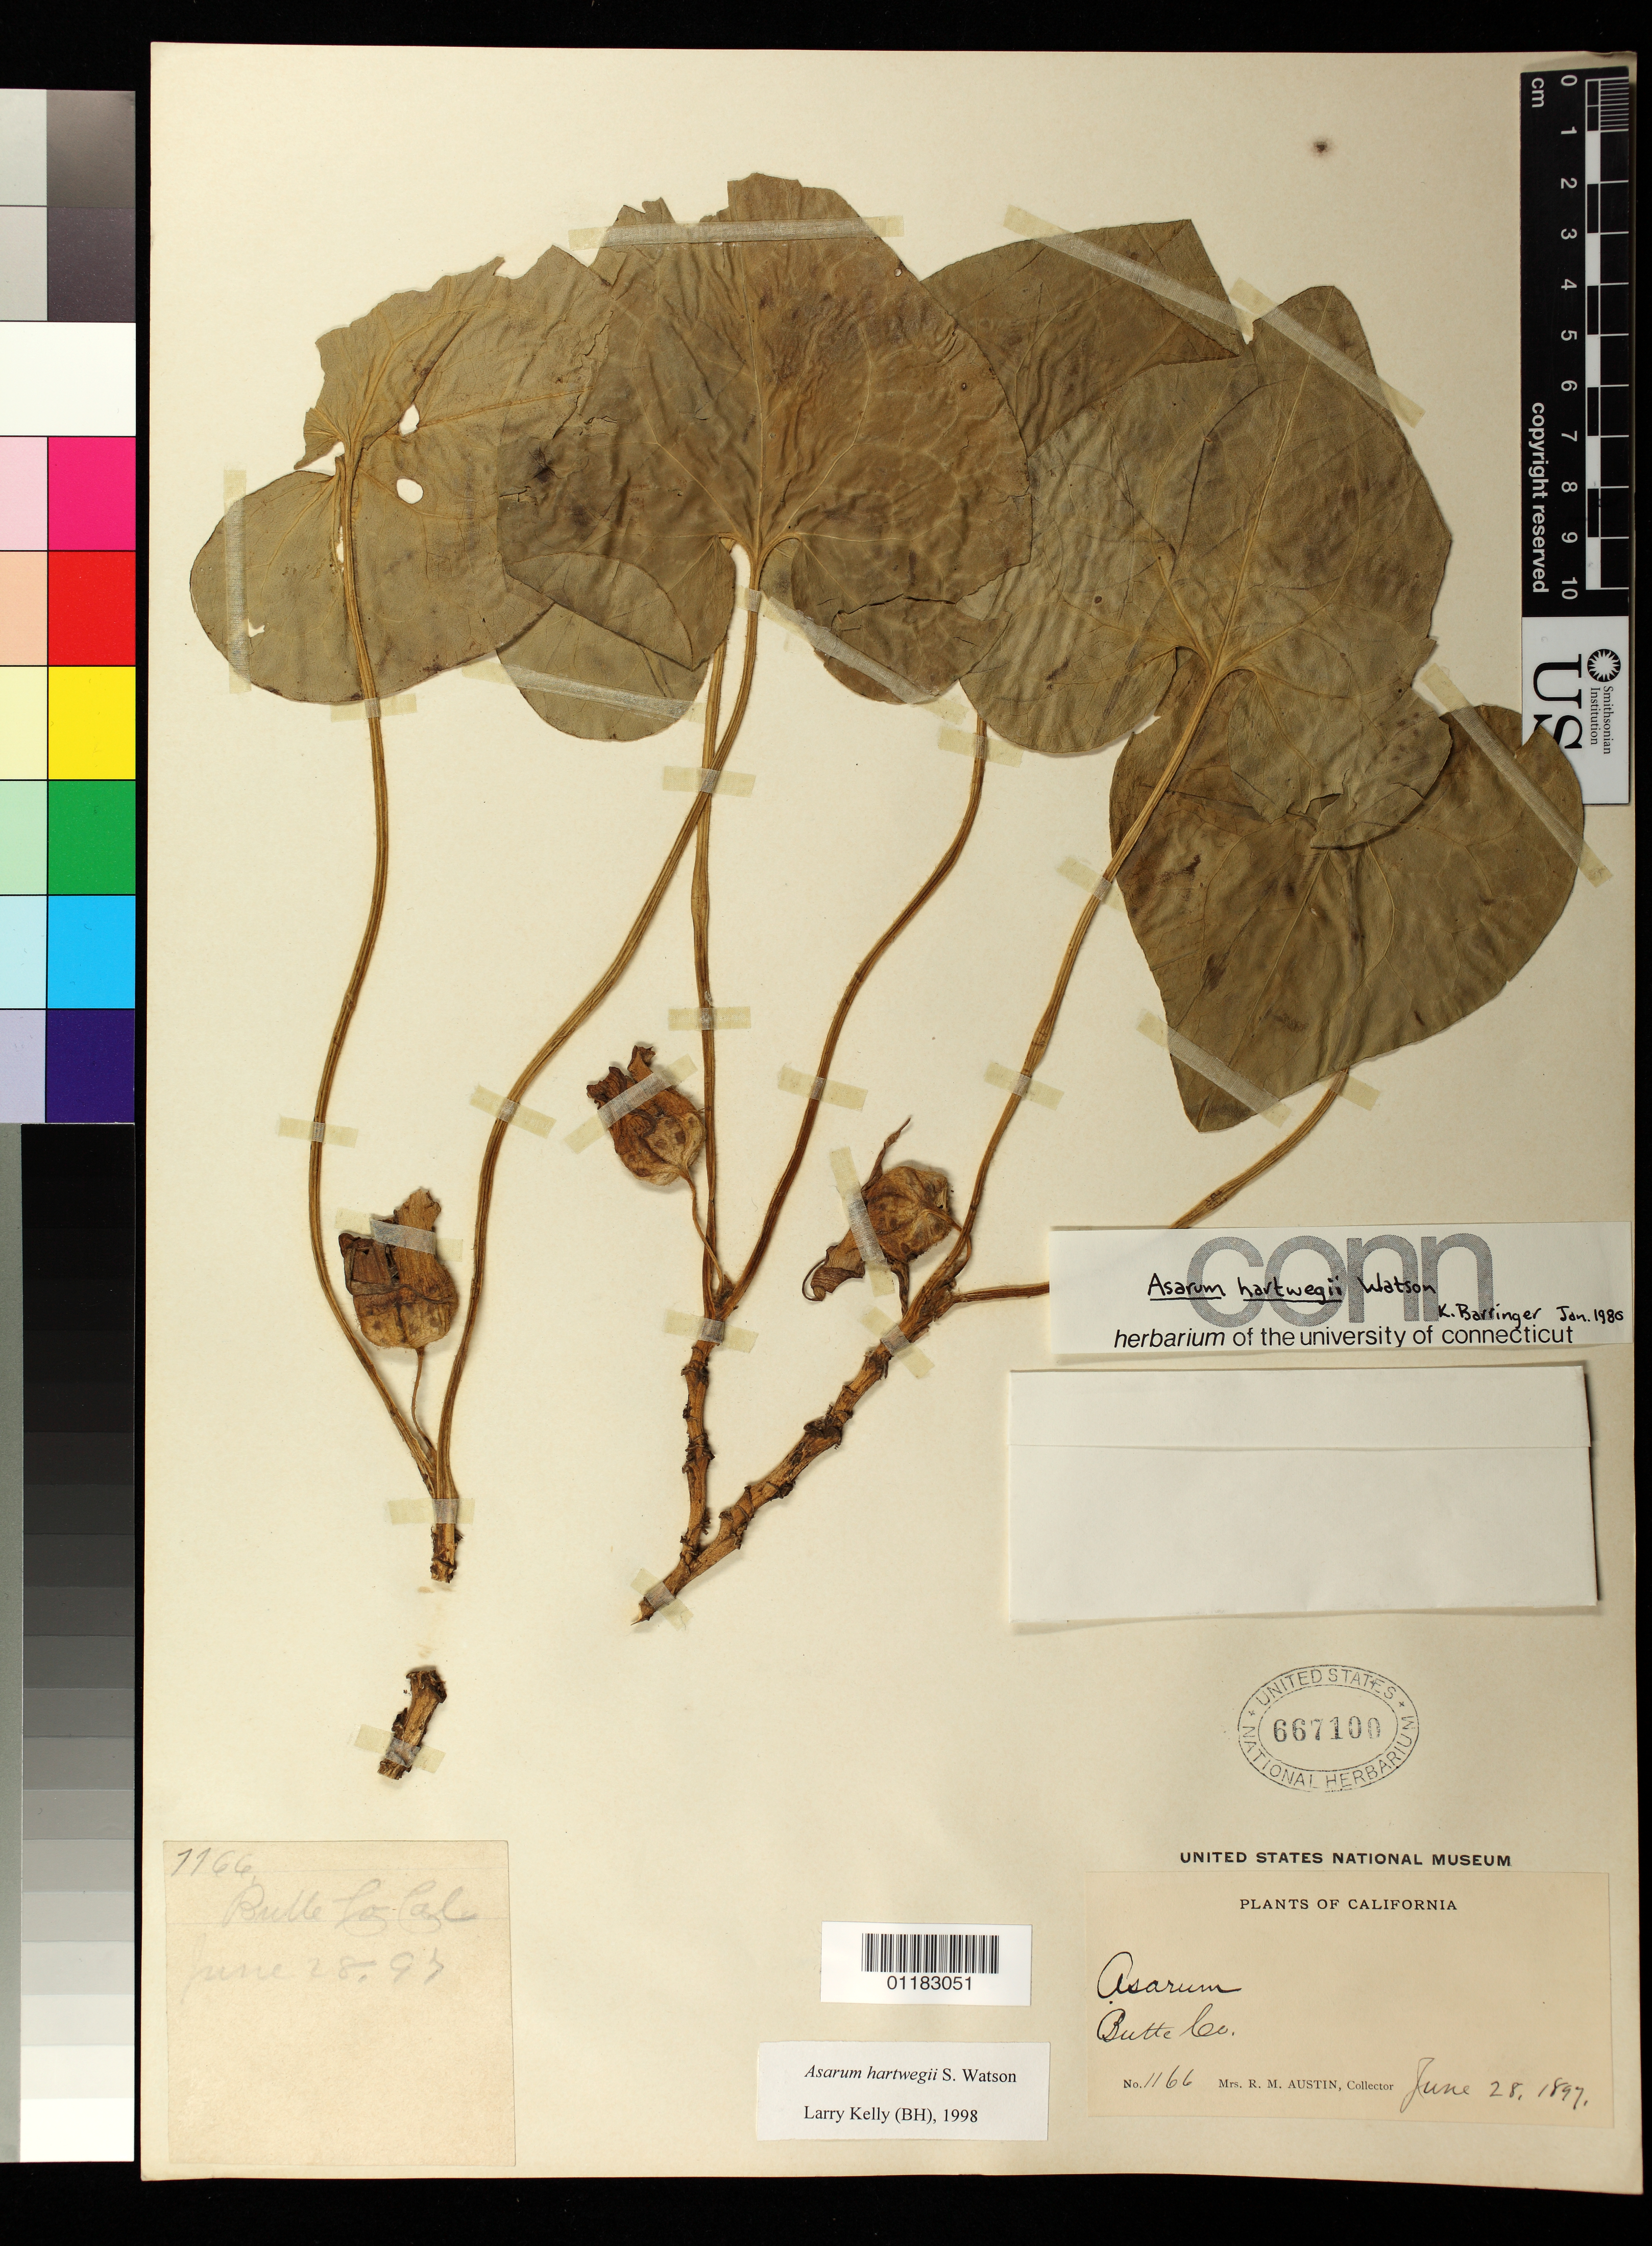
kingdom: Plantae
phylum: Tracheophyta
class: Magnoliopsida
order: Piperales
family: Aristolochiaceae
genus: Asarum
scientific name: Asarum hartwegii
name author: S. Watson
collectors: R. Austin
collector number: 1166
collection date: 1897-06-28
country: United States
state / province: California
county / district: Butte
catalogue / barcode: US 667100